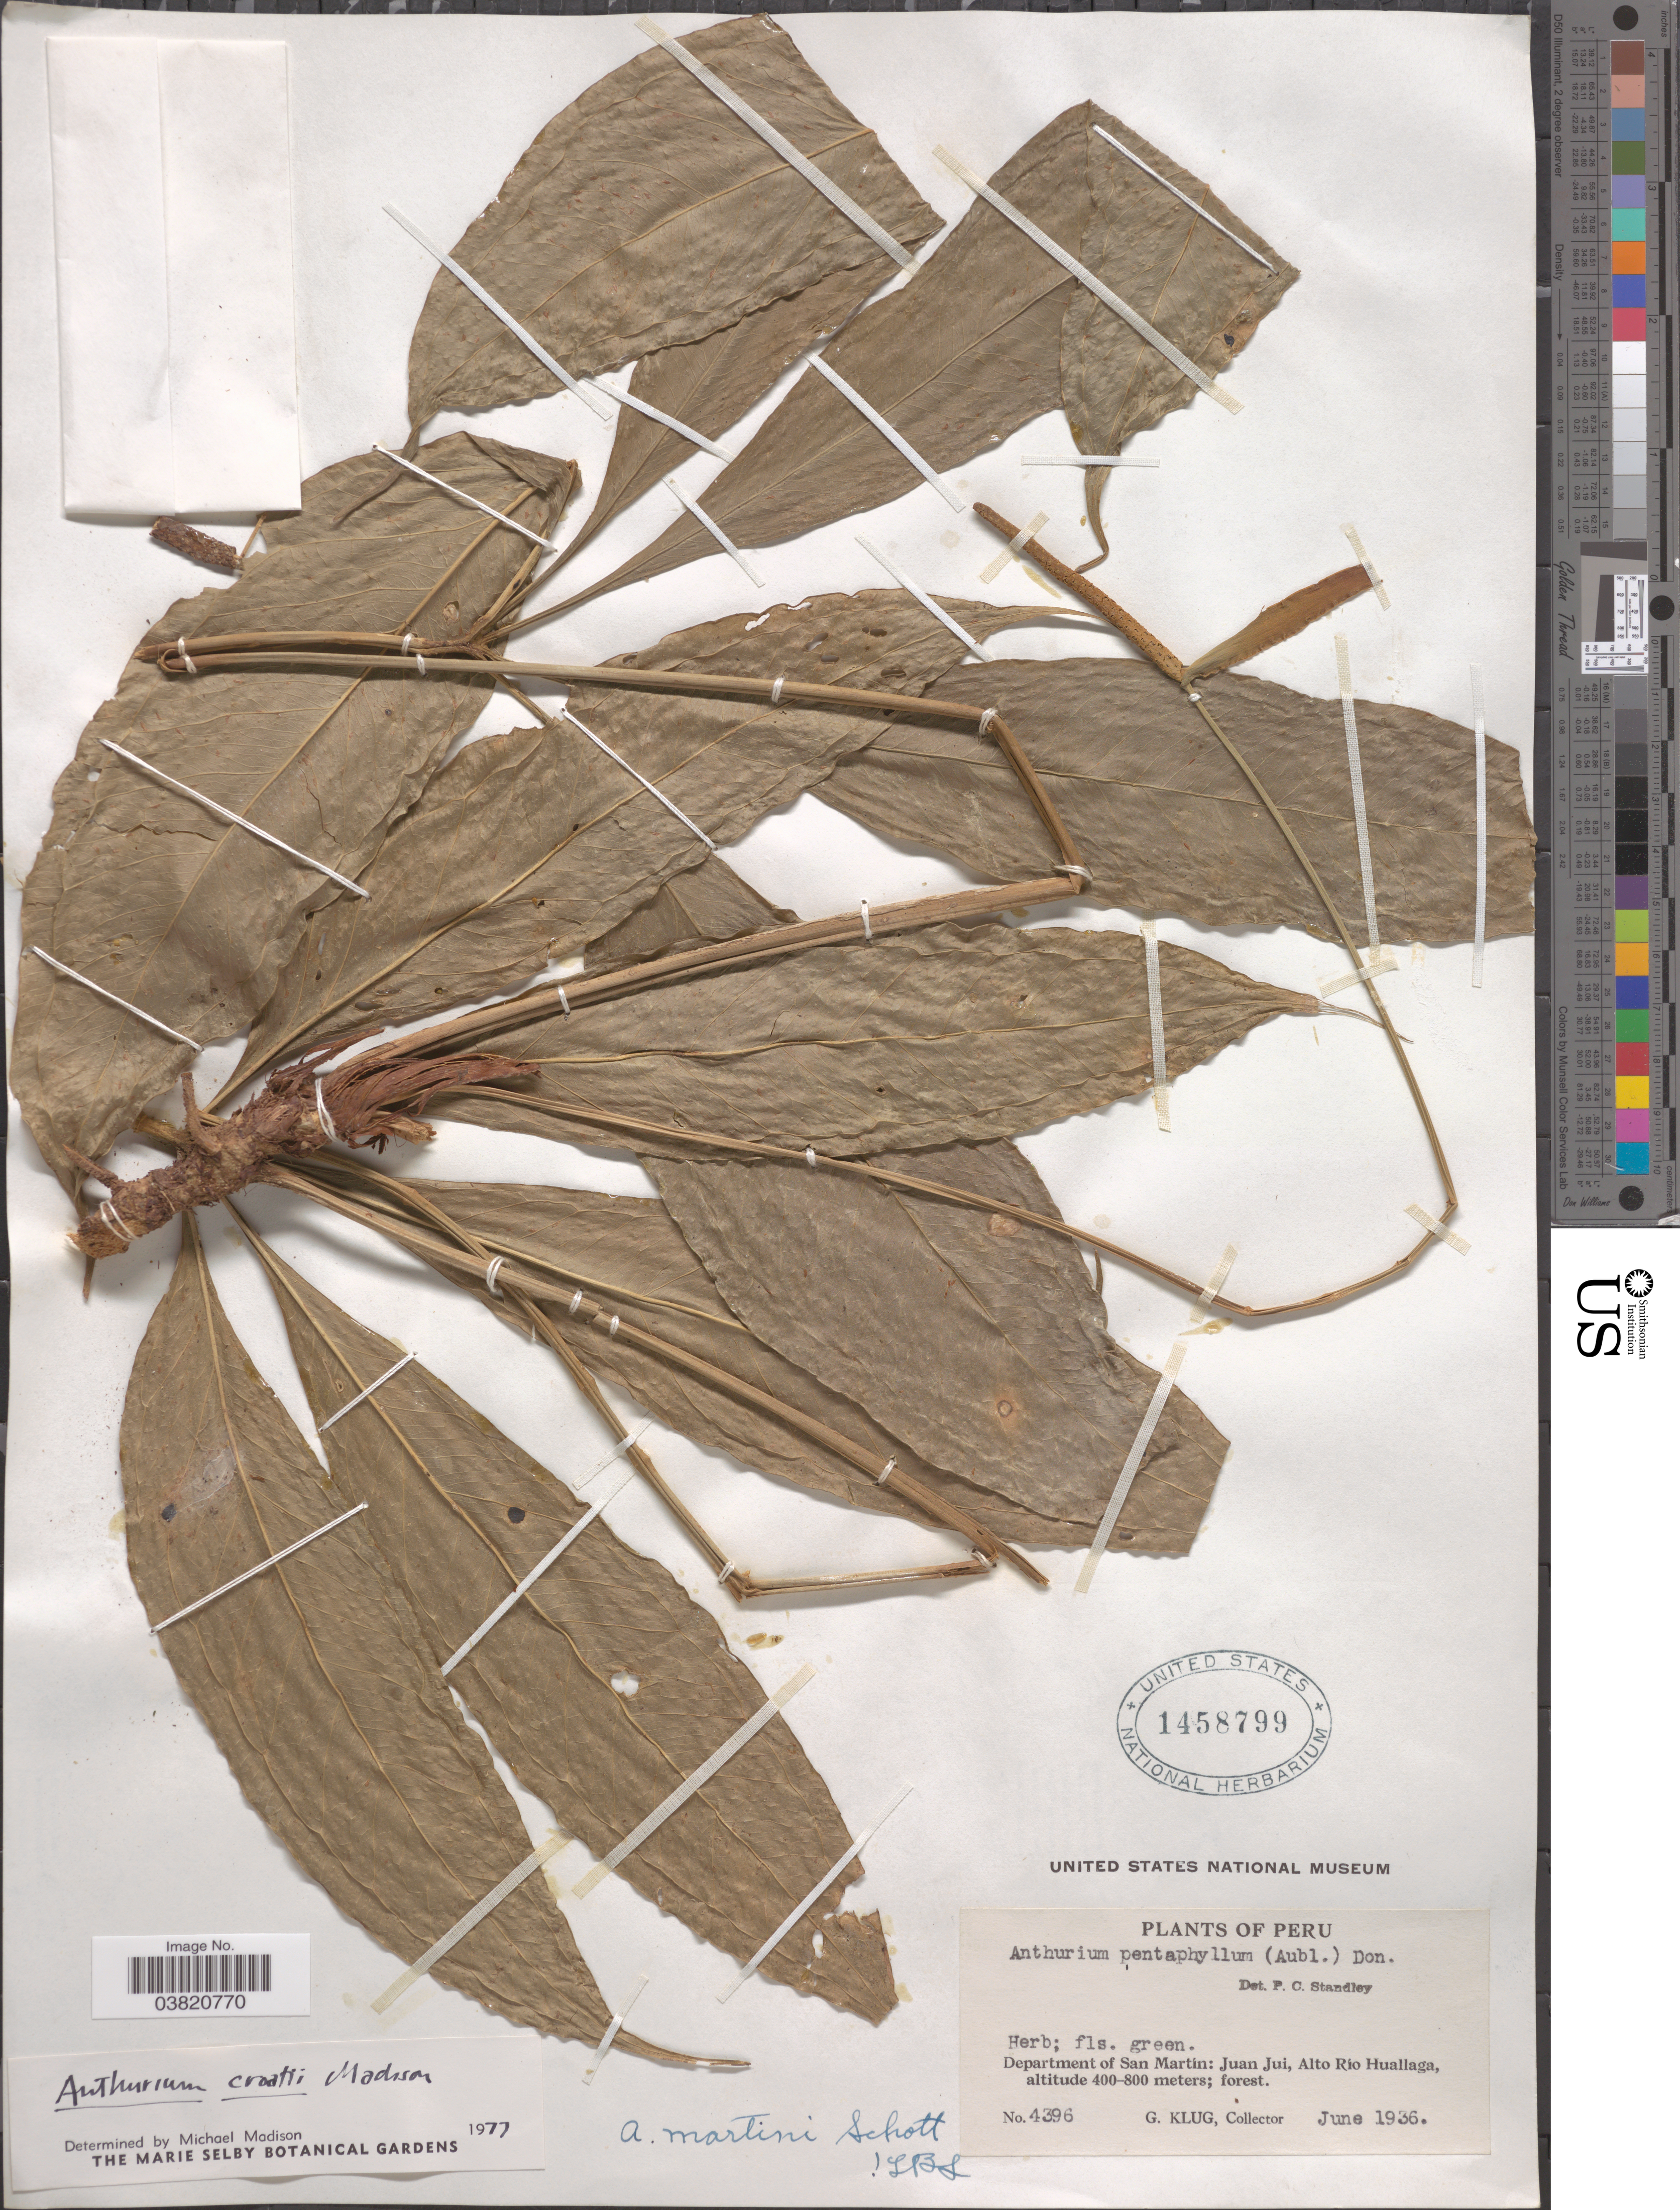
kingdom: Plantae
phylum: Tracheophyta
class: Liliopsida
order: Alismatales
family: Araceae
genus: Anthurium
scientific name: Anthurium croatii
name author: Madison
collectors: G. Klug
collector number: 4396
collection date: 1936-06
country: Peru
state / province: San Martín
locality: Department of San Martín: Juan Jui, Alto Río Huallaga.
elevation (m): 400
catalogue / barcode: US 1458799